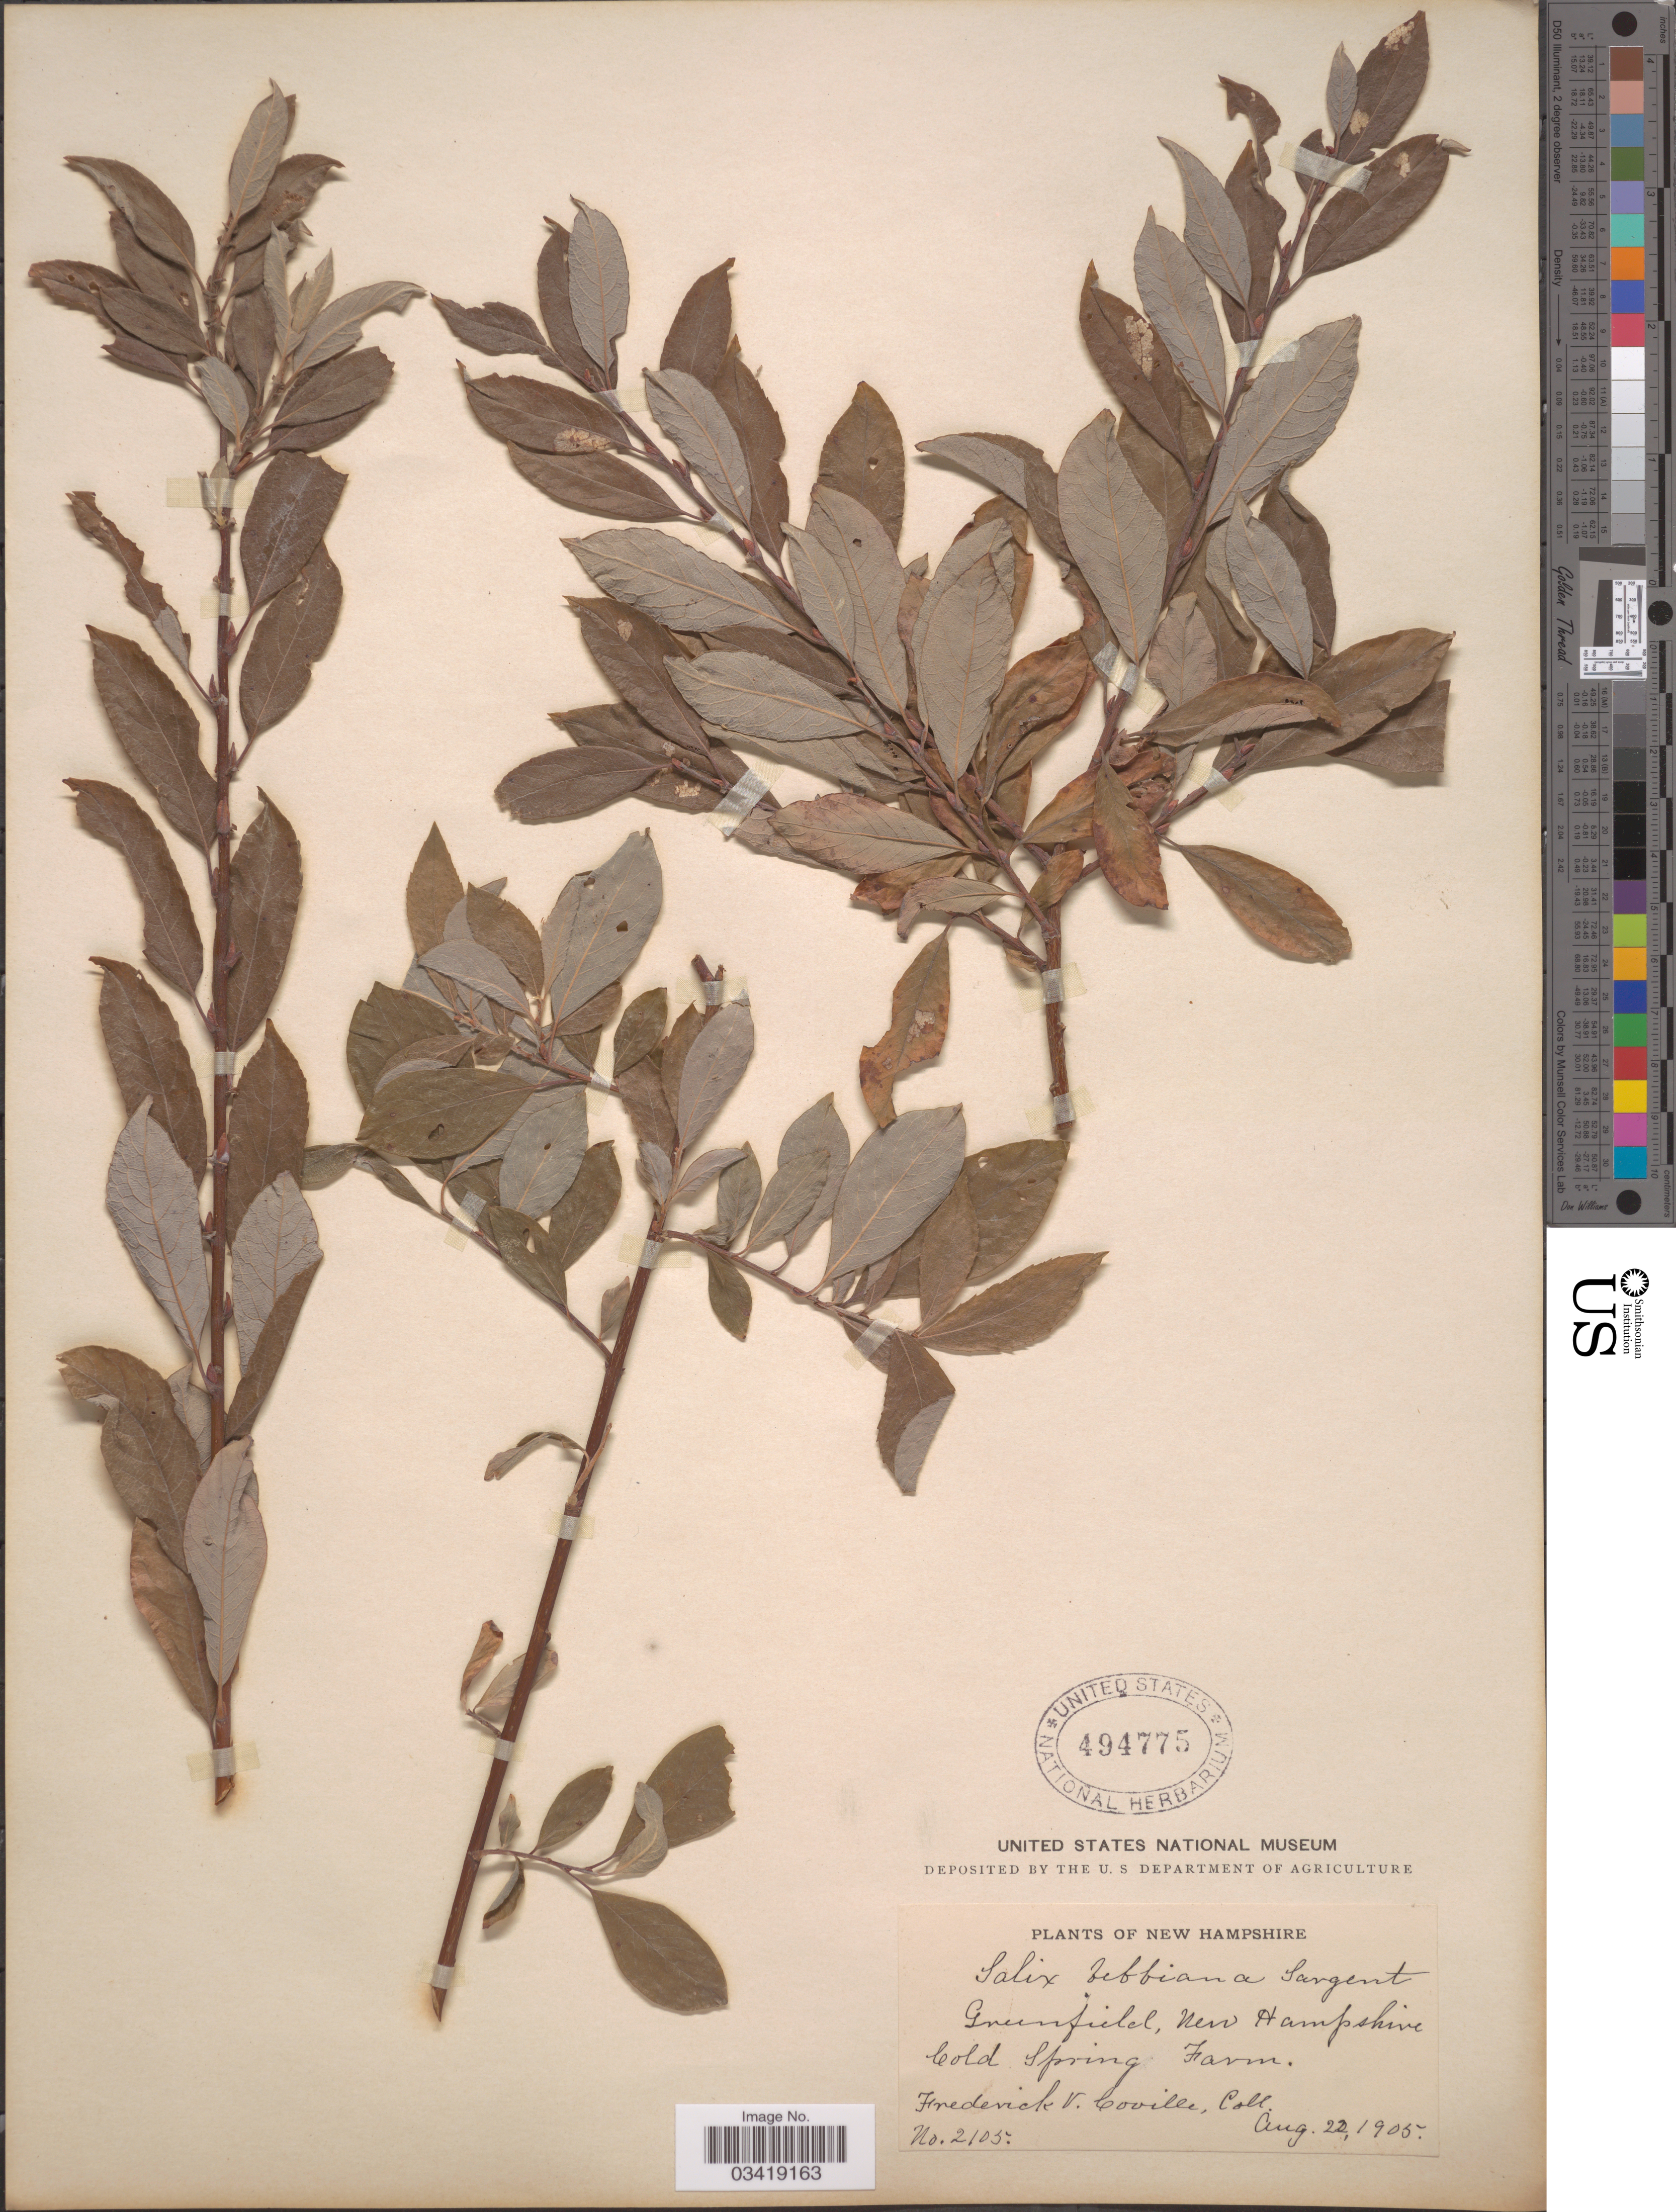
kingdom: Plantae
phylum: Tracheophyta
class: Magnoliopsida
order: Malpighiales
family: Salicaceae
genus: Salix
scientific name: Salix bebbiana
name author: Sarg.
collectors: F. V. Coville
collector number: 2105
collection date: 1905-08-22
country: United States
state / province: New Hampshire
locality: Greenfield. Cold Spring Farm.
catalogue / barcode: US 494775